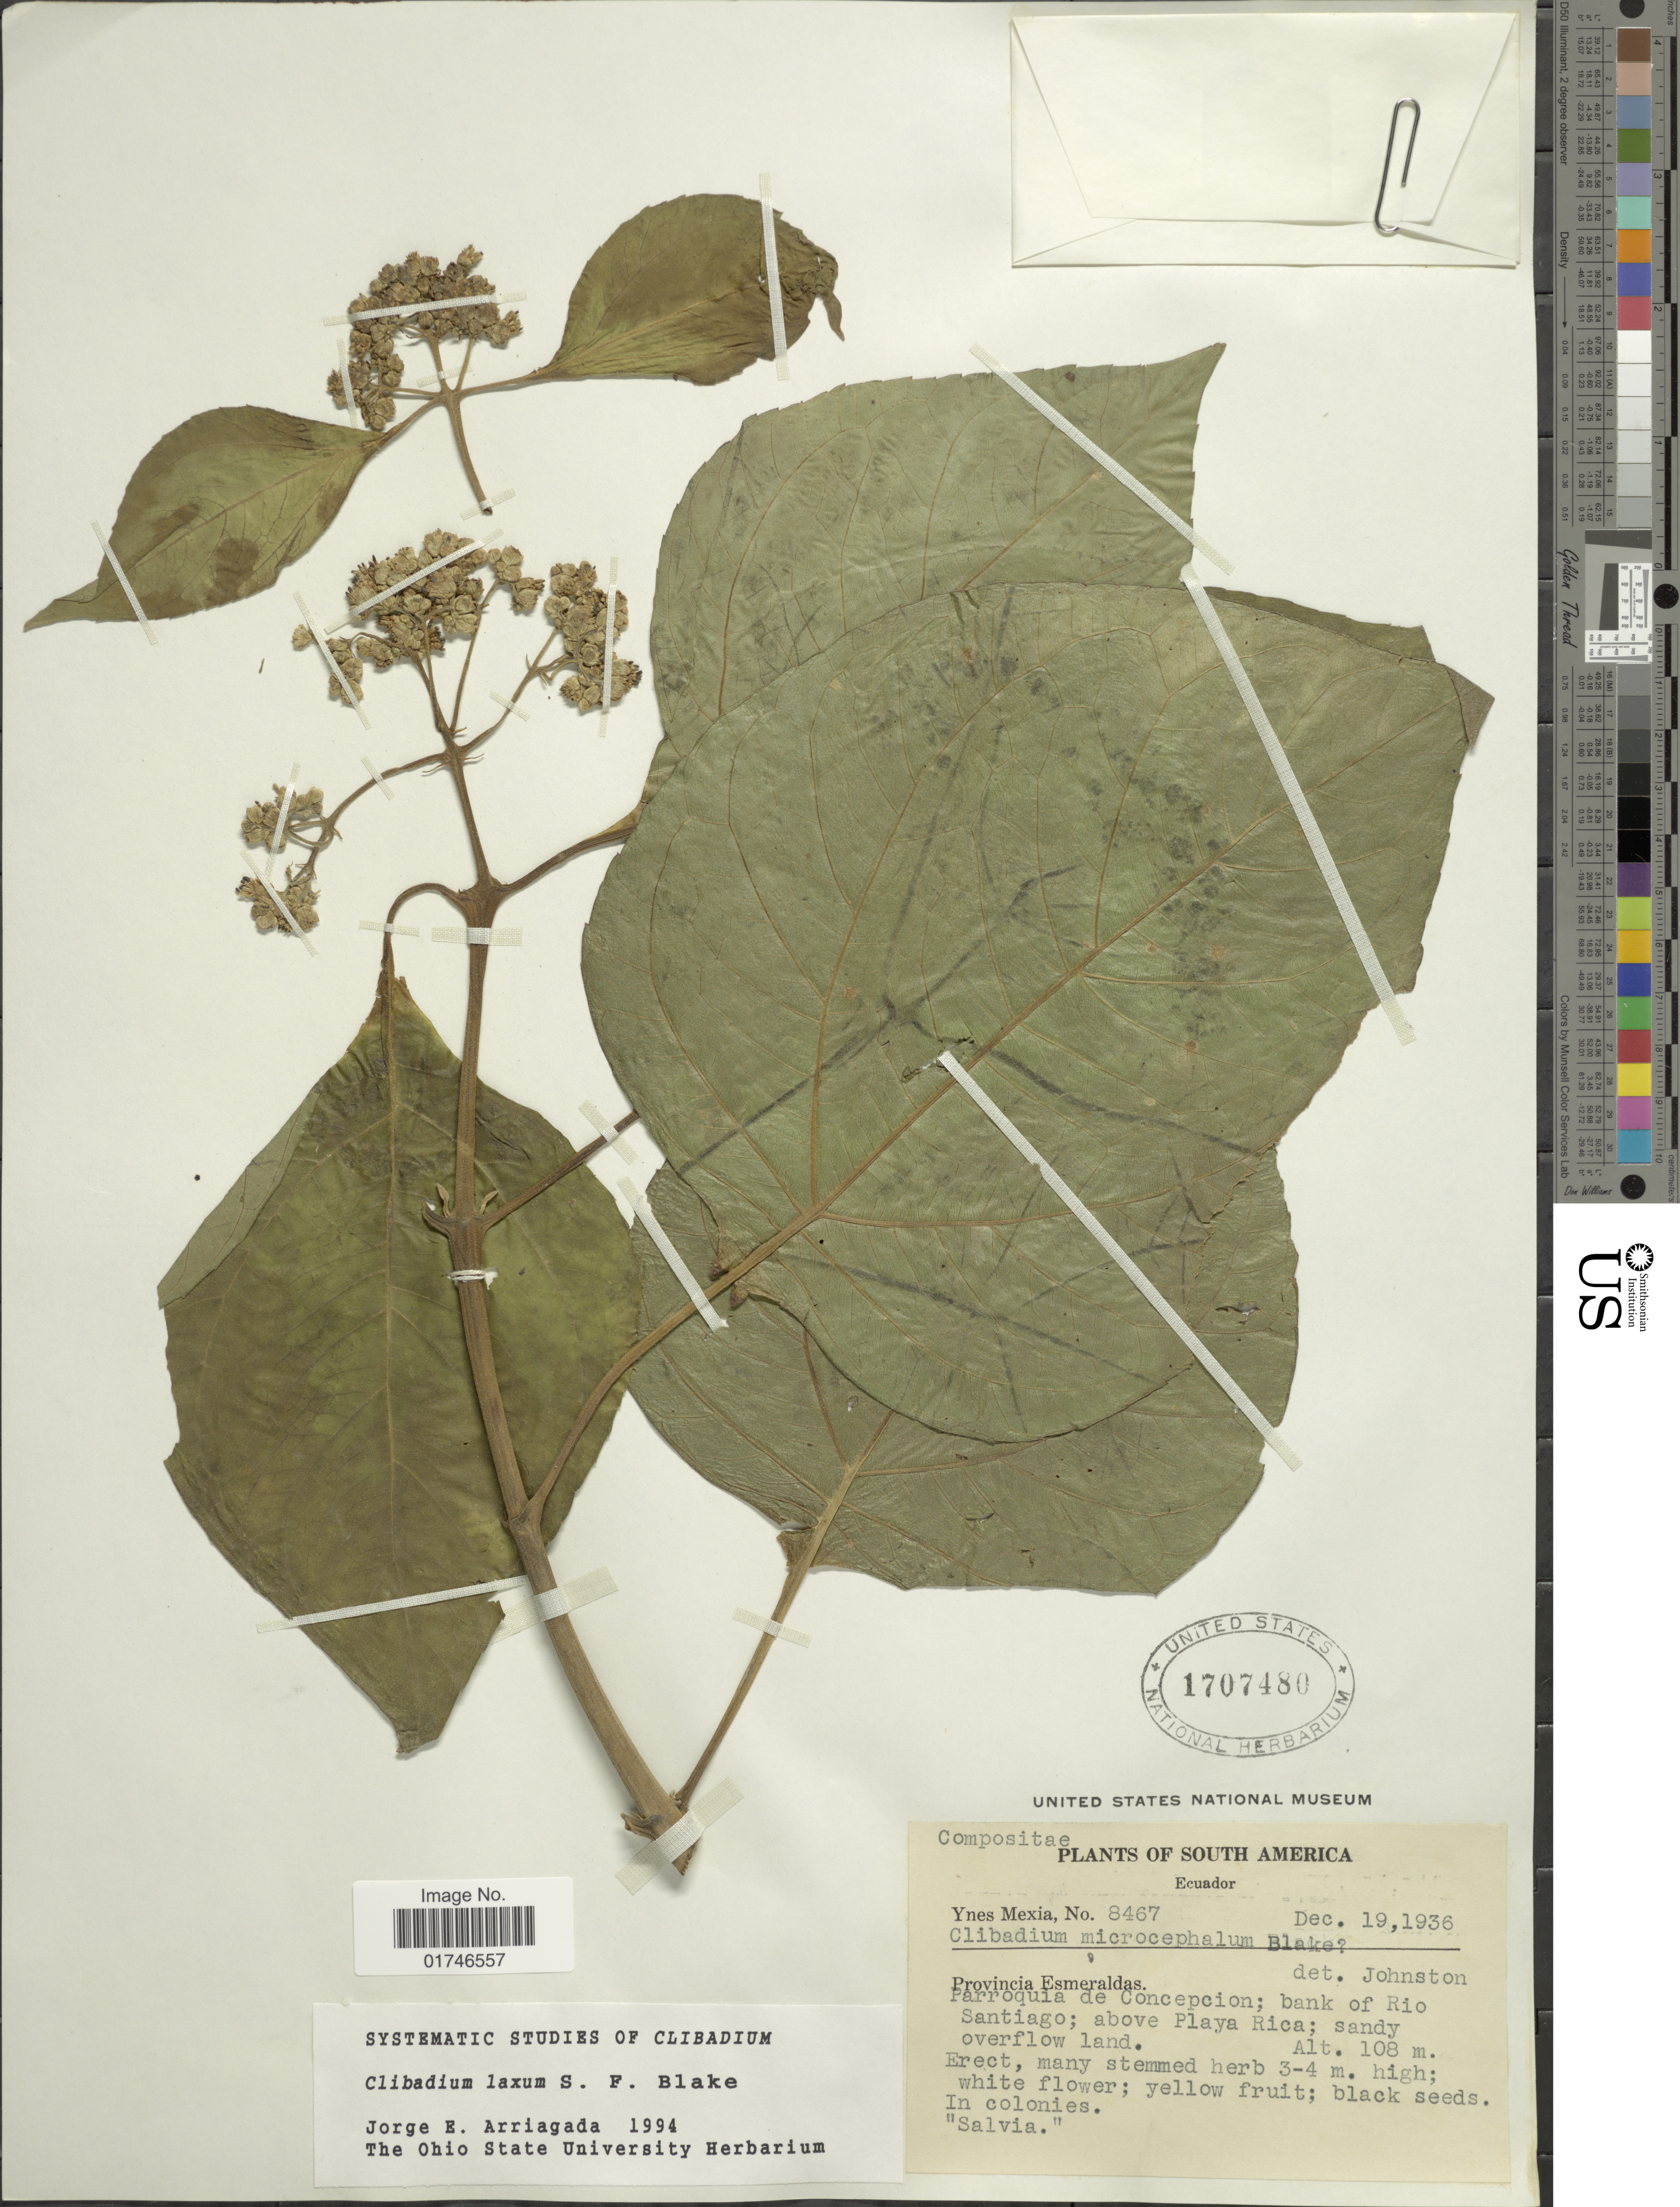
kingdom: Plantae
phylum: Tracheophyta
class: Magnoliopsida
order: Asterales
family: Asteraceae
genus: Clibadium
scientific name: Clibadium laxum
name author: S.F. Blake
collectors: Y. Mexia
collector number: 8467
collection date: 1936-12-19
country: Ecuador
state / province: Esmeraldas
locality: Provincia Esmeraldas. Parroquia de Concepcion; bank of Rio Santiago. above Playa Rica.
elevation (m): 108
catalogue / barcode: US 1707480